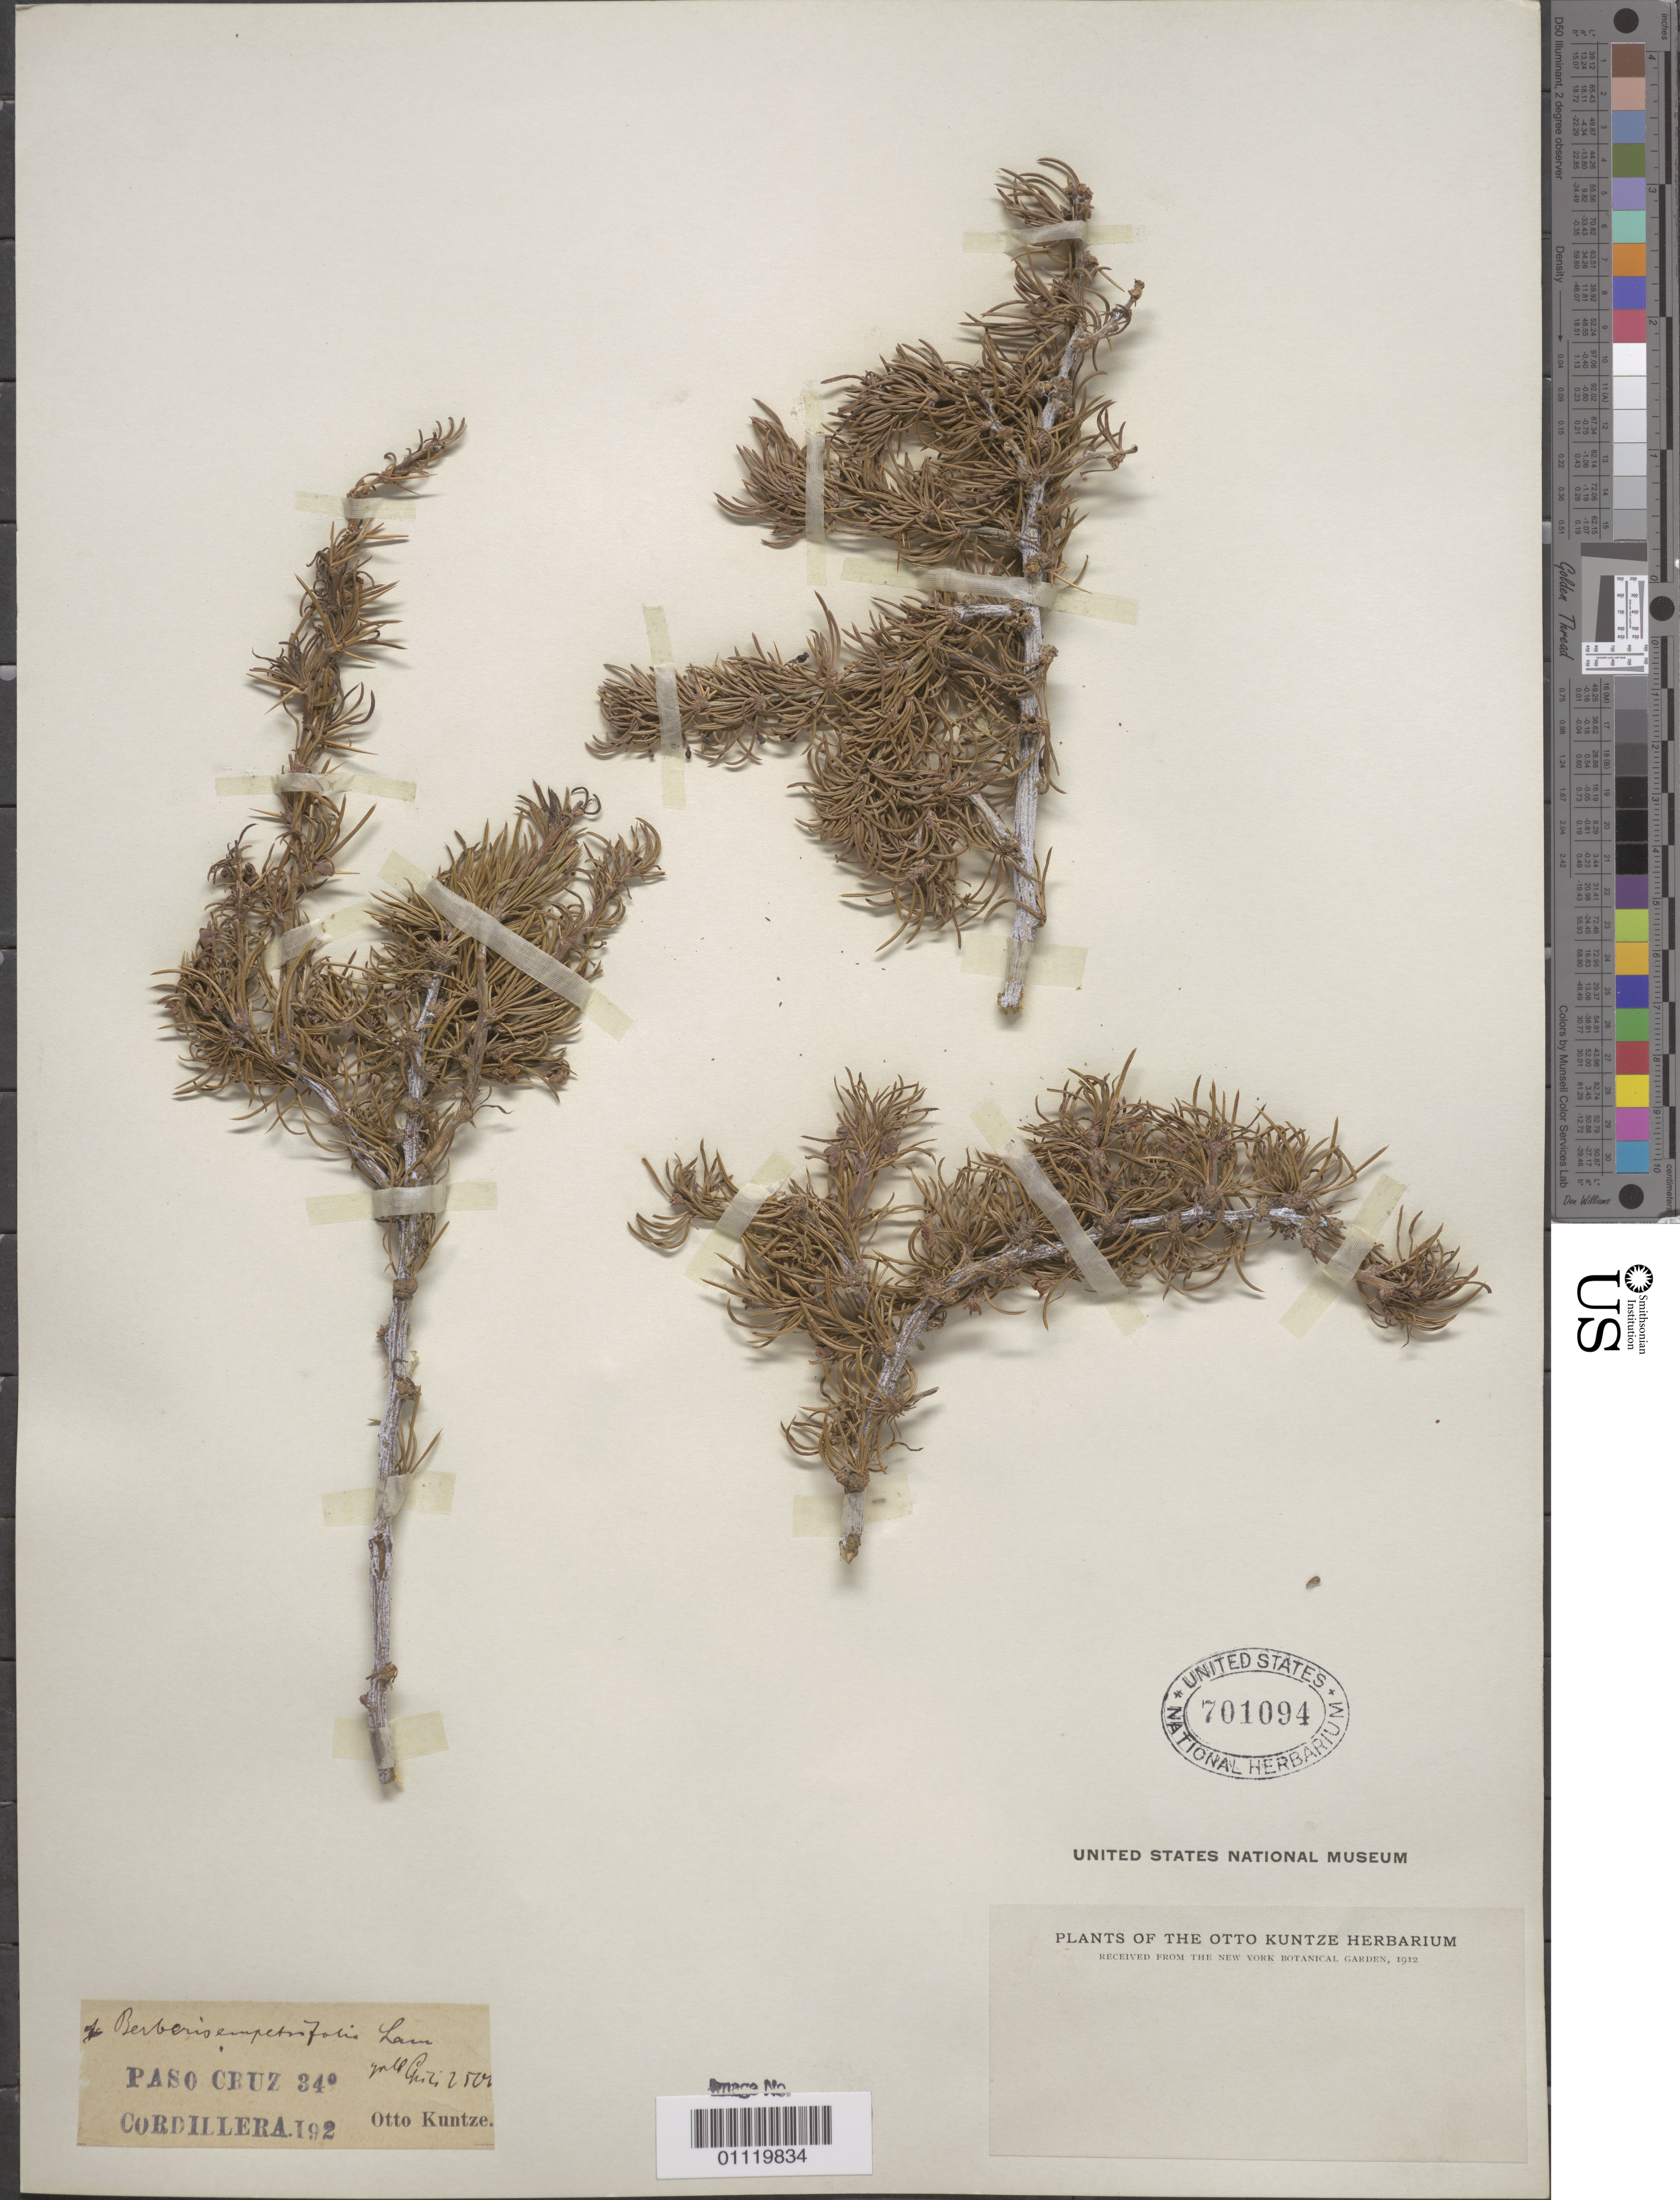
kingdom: Plantae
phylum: Tracheophyta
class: Magnoliopsida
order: Ranunculales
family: Berberidaceae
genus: Berberis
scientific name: Berberis empetrifolia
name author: Lam.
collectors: C.E.O. Kuntze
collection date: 1892-01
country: Argentina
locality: Paso Cruz 34 degrees, Cordillera.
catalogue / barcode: US 701094